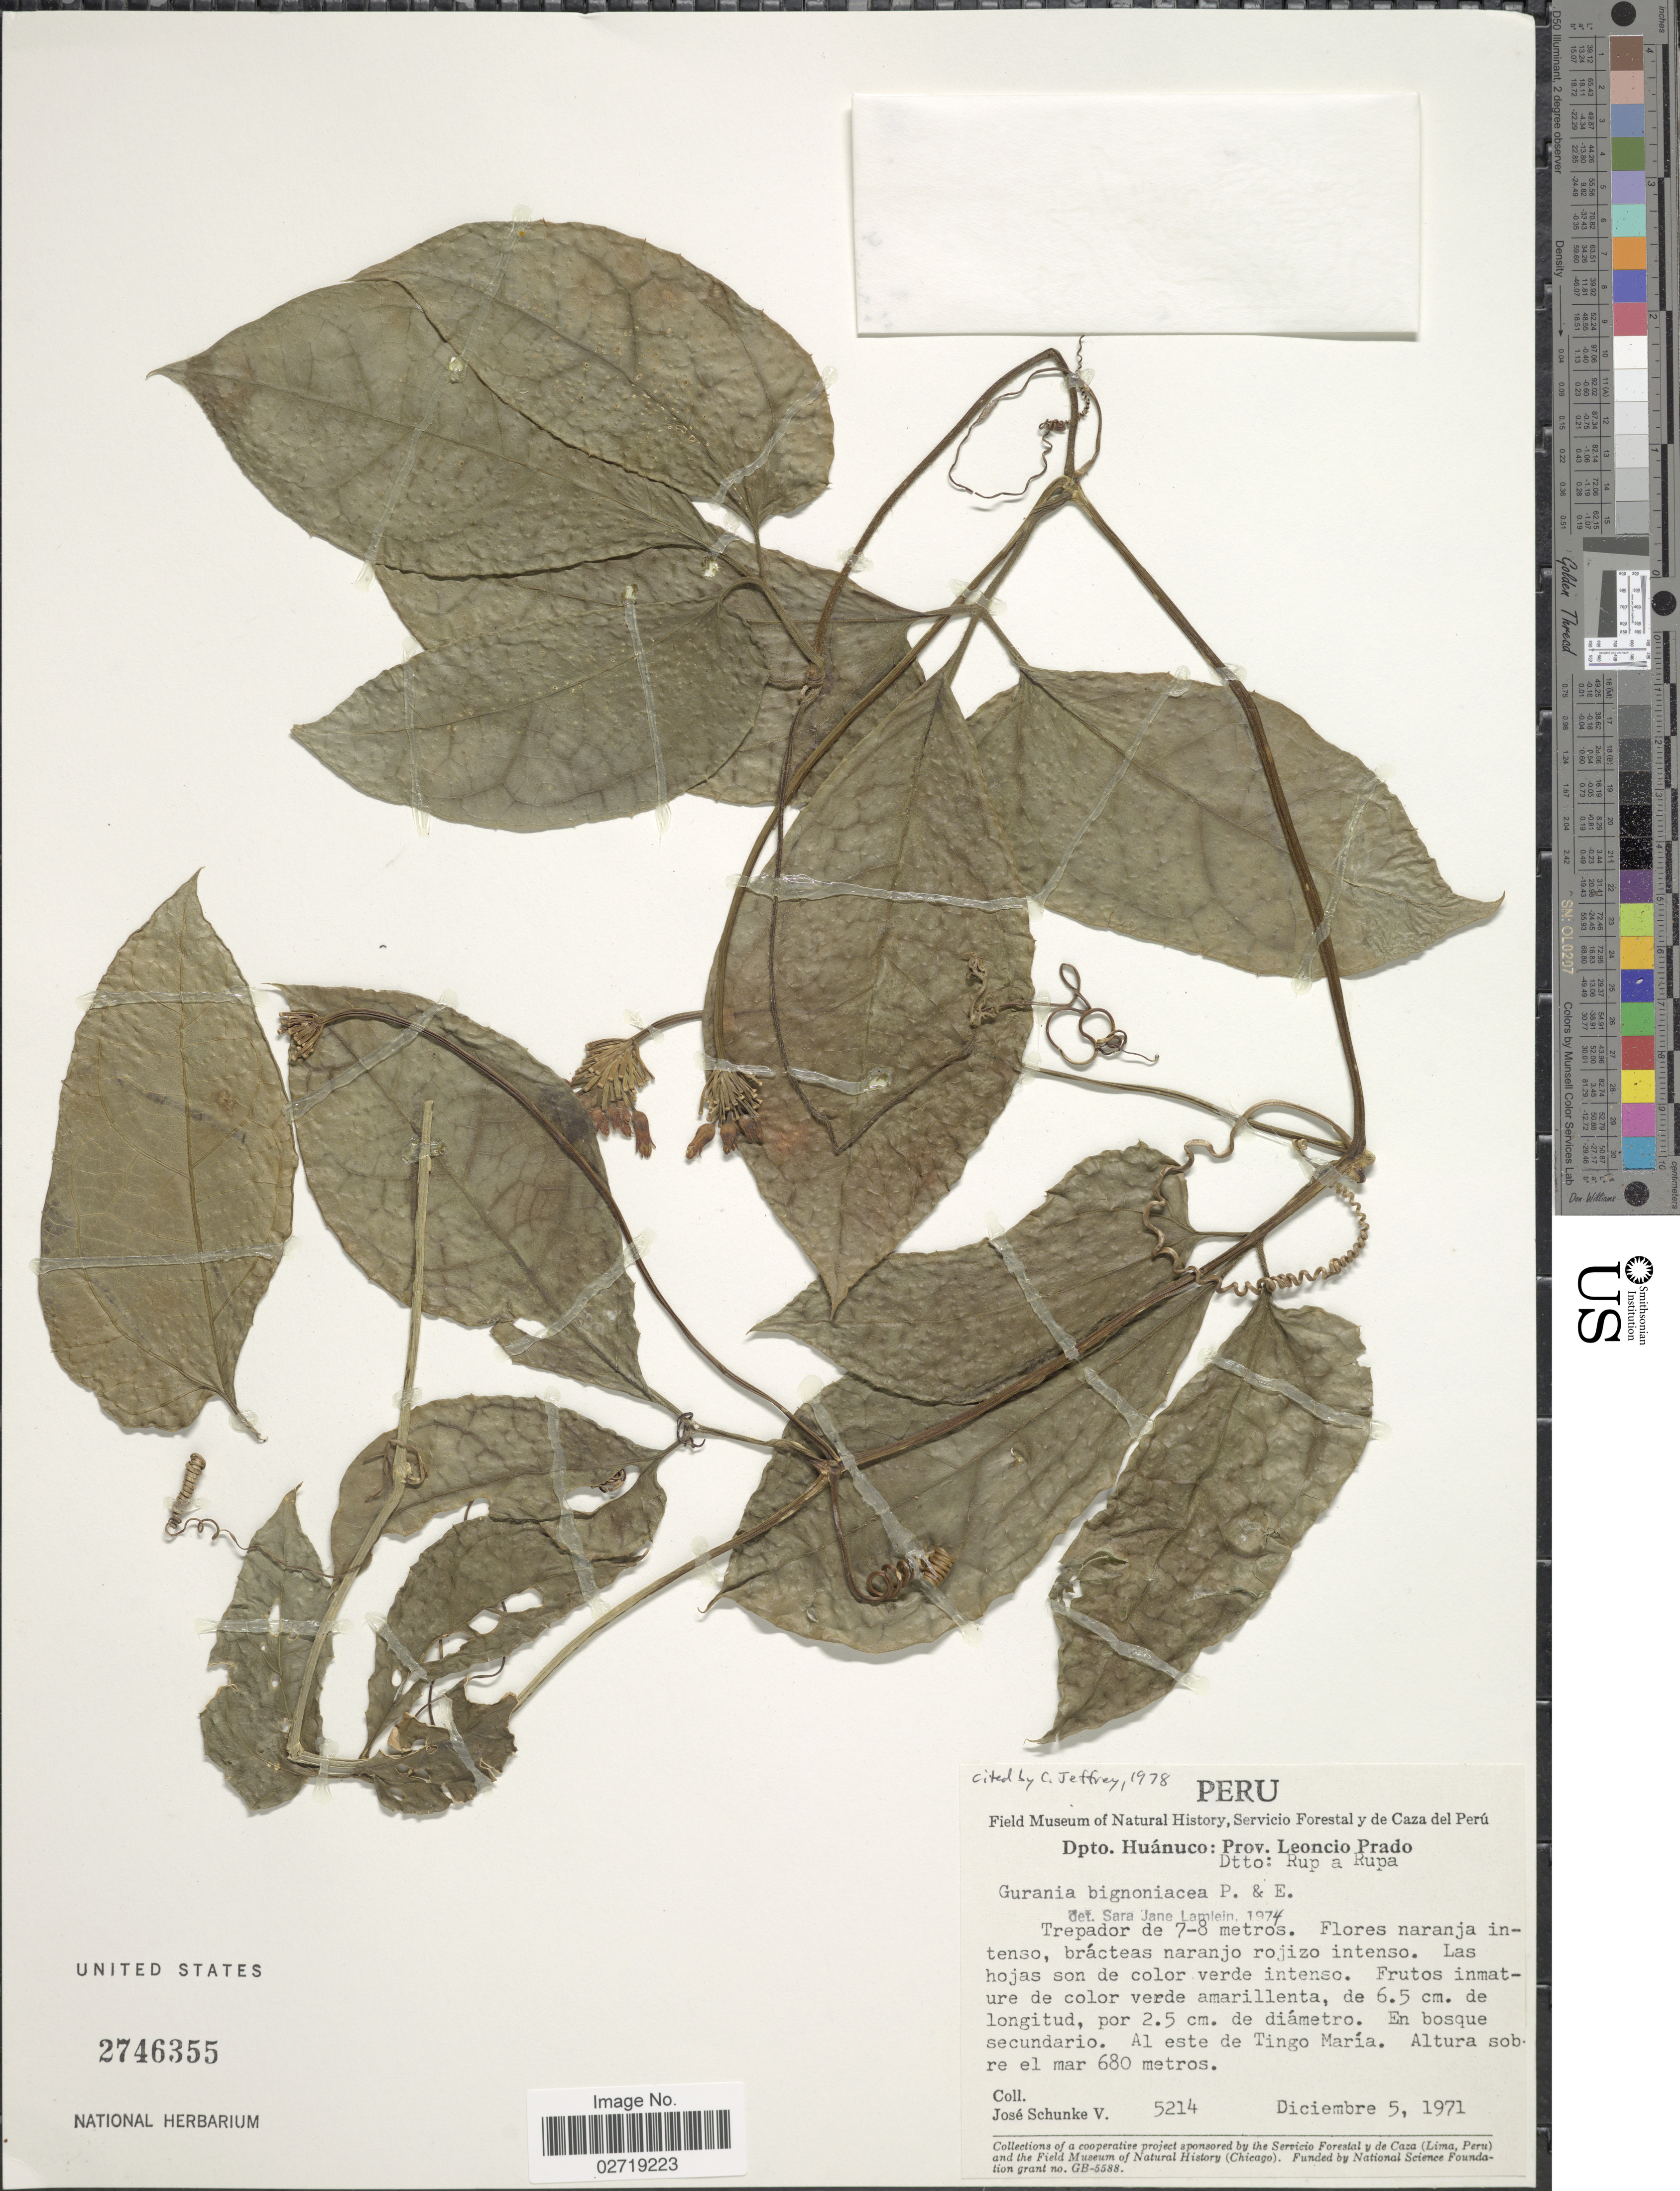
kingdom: Plantae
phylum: Tracheophyta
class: Magnoliopsida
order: Cucurbitales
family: Cucurbitaceae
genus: Gurania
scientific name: Gurania bignoniacea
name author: (Poepp. & Endl.) C. Jeffrey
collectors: J. Schunke Vigo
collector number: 5214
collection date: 1971-12-05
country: Peru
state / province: Huánuco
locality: Prov. Leoncio Prado. Dtto: Rup a Rupa. Al este de Tingo Maria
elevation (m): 680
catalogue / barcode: US 2746355